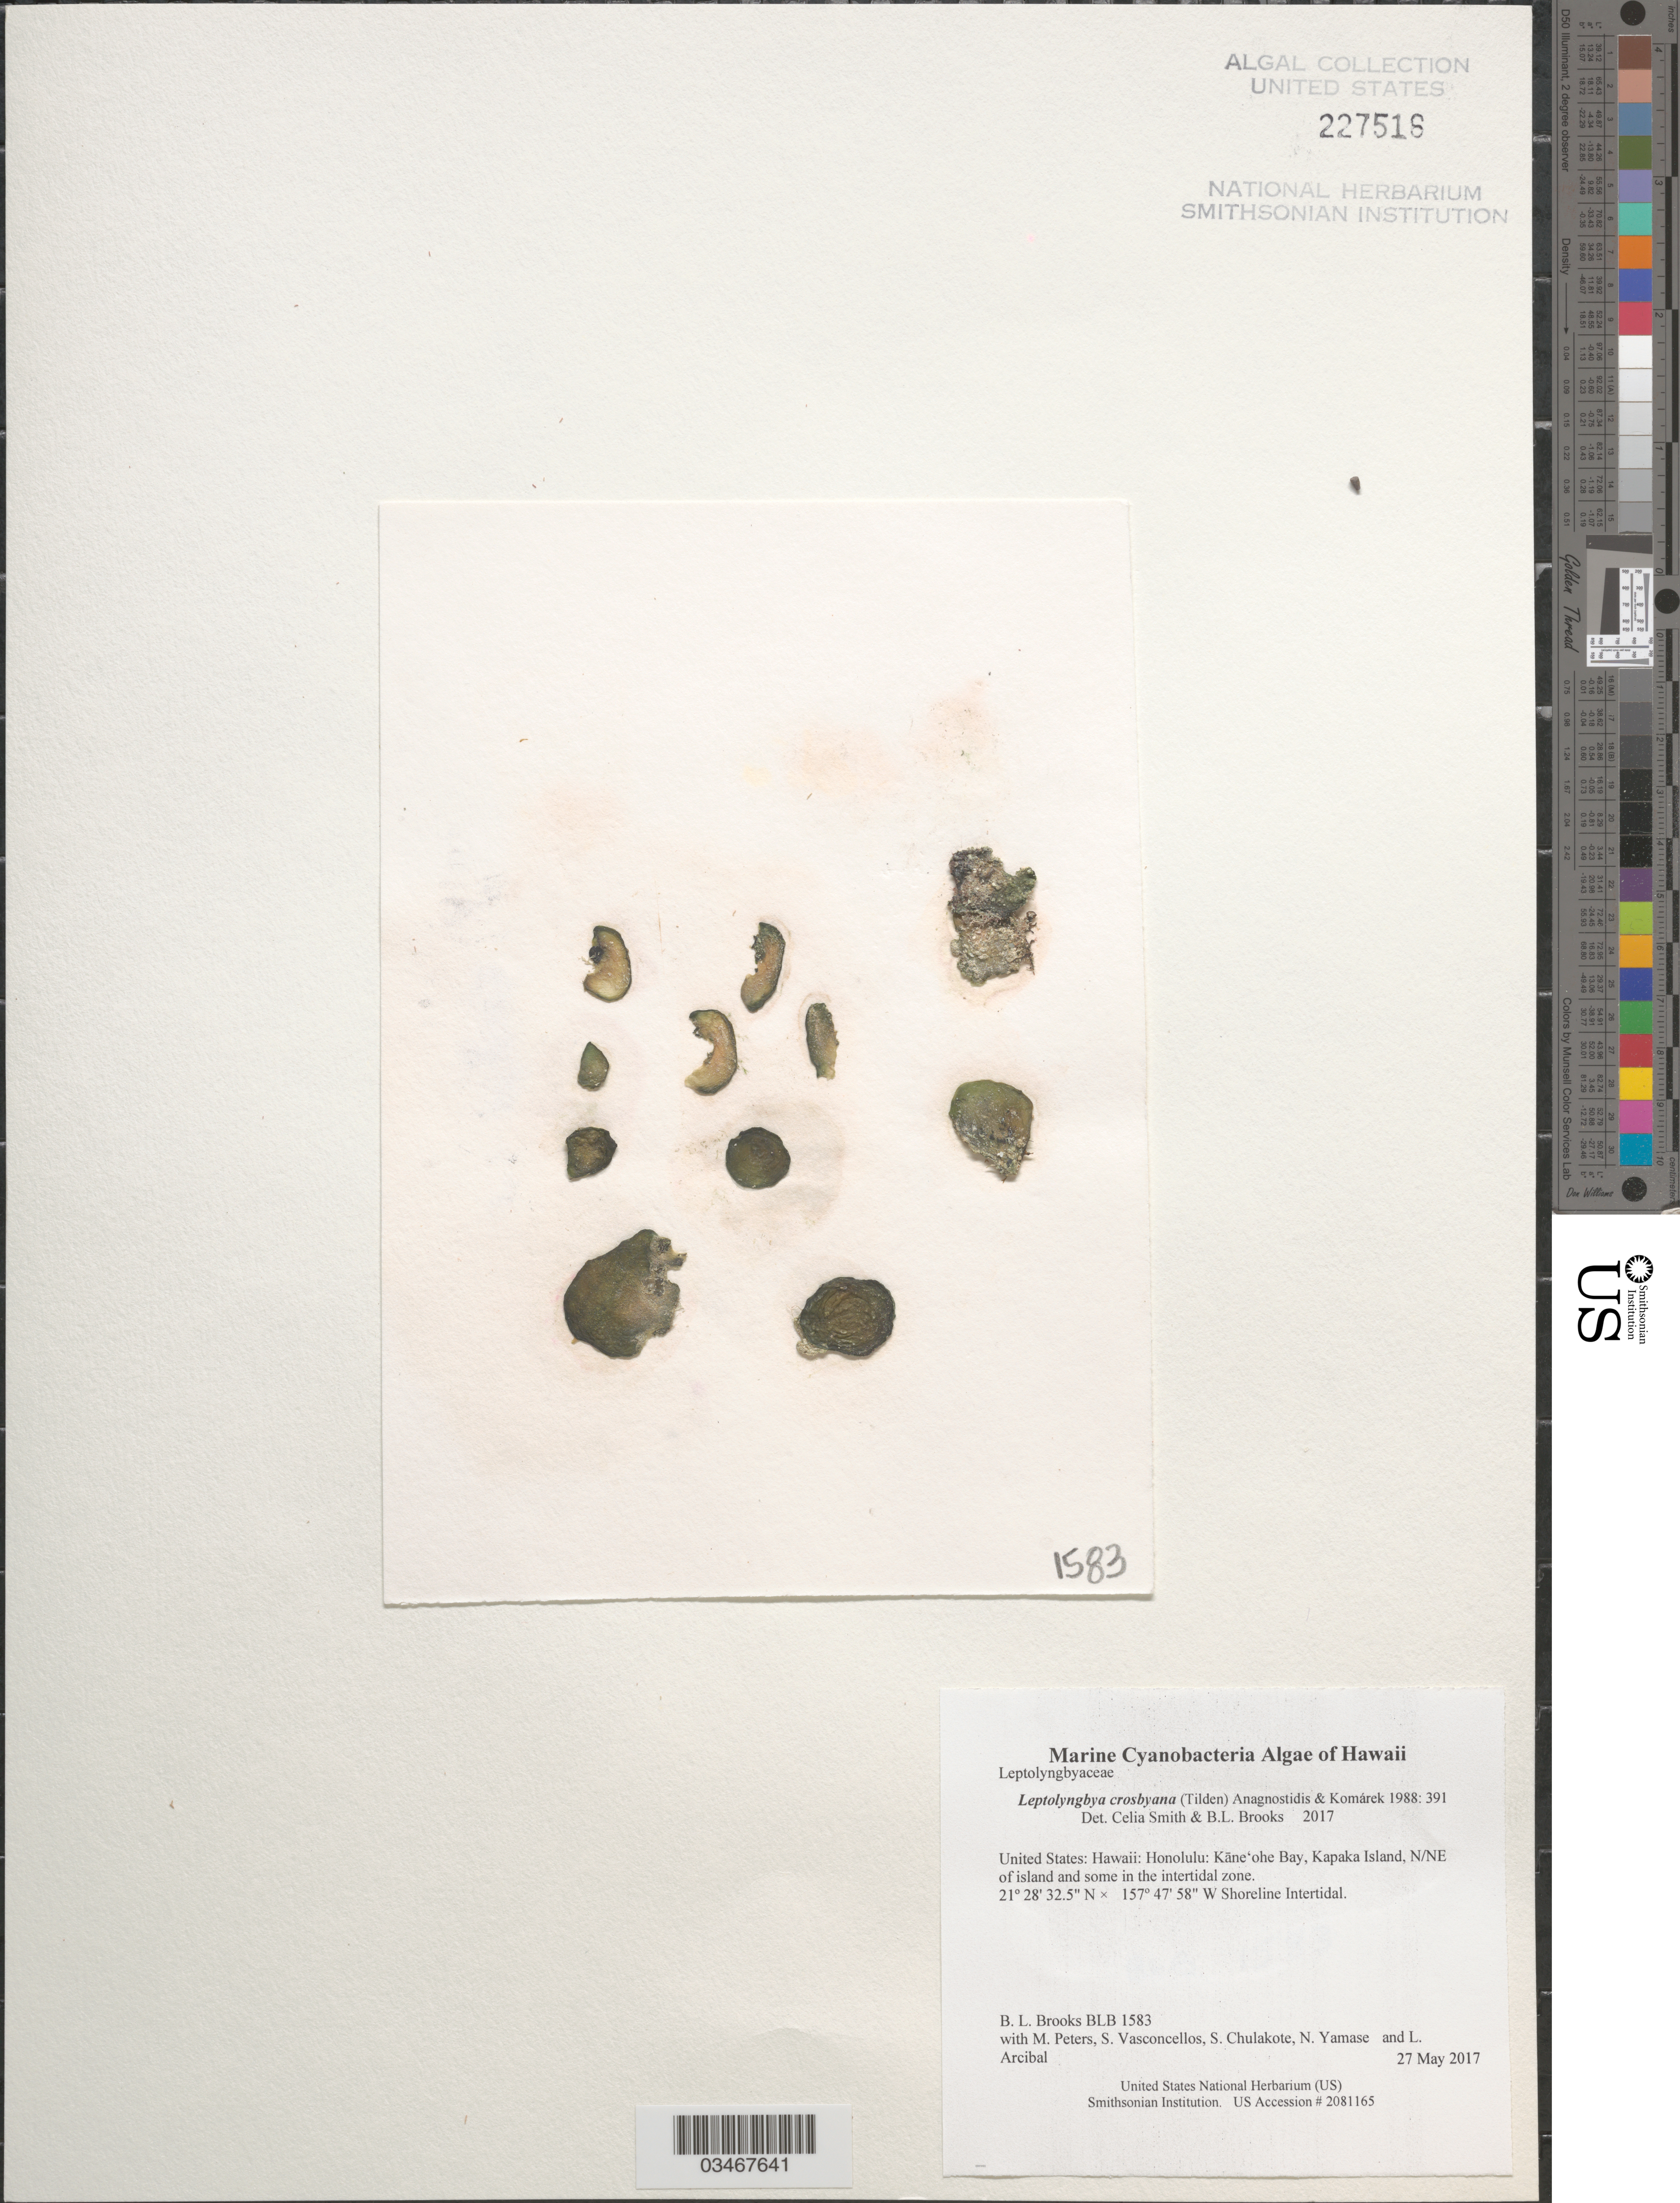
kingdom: Bacteria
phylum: Cyanobacteria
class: Cyanobacteriia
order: Leptolyngbyales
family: Leptolyngbyaceae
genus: Leptolyngbya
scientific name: Leptolyngbya crosbyana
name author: (J. E. Tilden) Anagn. & J. Komárek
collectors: B. Brooks, M. Peters, S. Vasconcellos, S. Chulakote & et al.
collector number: BLB 1583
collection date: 2017-05-27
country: United States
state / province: Hawaii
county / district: Honolulu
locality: Honolulu: Kāne'ohe Bay, Kapaka Island, N/NE of island and some in the intertidal zone.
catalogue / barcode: US 227516